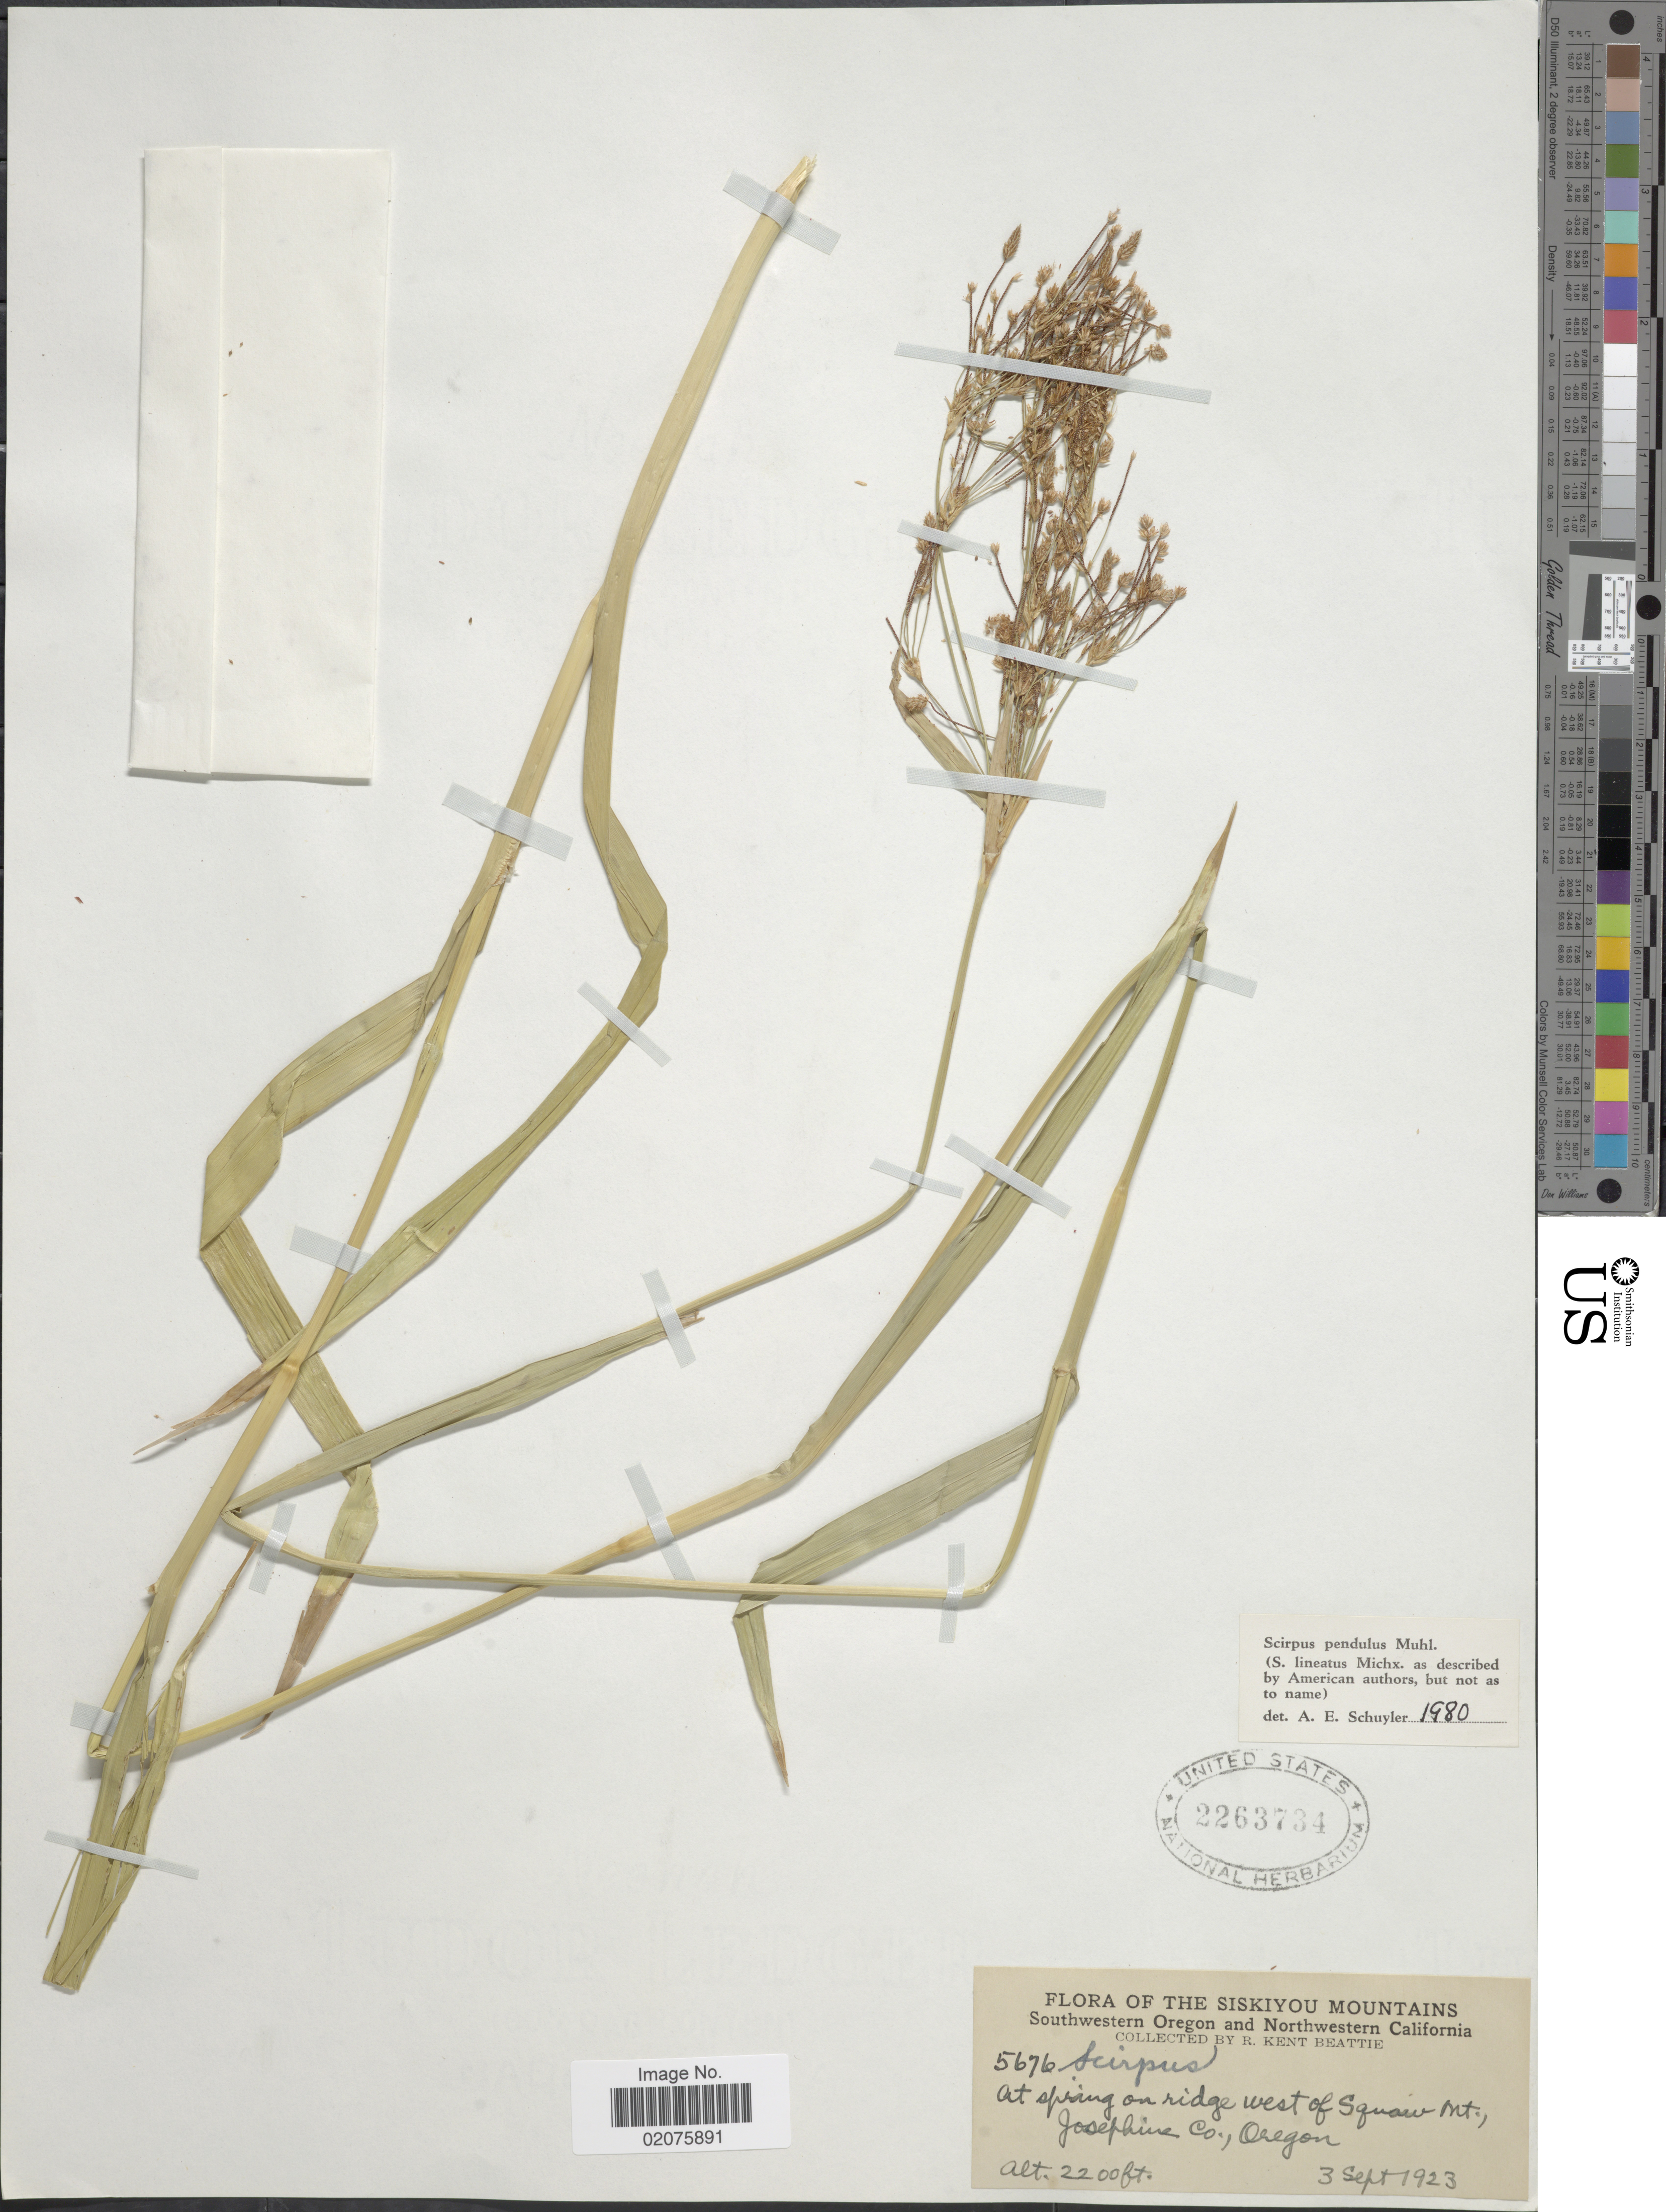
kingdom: Plantae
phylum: Tracheophyta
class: Liliopsida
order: Poales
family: Cyperaceae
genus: Scirpus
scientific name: Scirpus pendulus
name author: Muhl.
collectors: R. K. Beattie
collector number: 5676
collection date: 1923-09-03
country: United States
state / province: Oregon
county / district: Josephine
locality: Siskiyou Mountains. Southwestern Oregon. At spring on ridge west of Squaw Mt., Josephine Co.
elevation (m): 671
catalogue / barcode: US 2263734